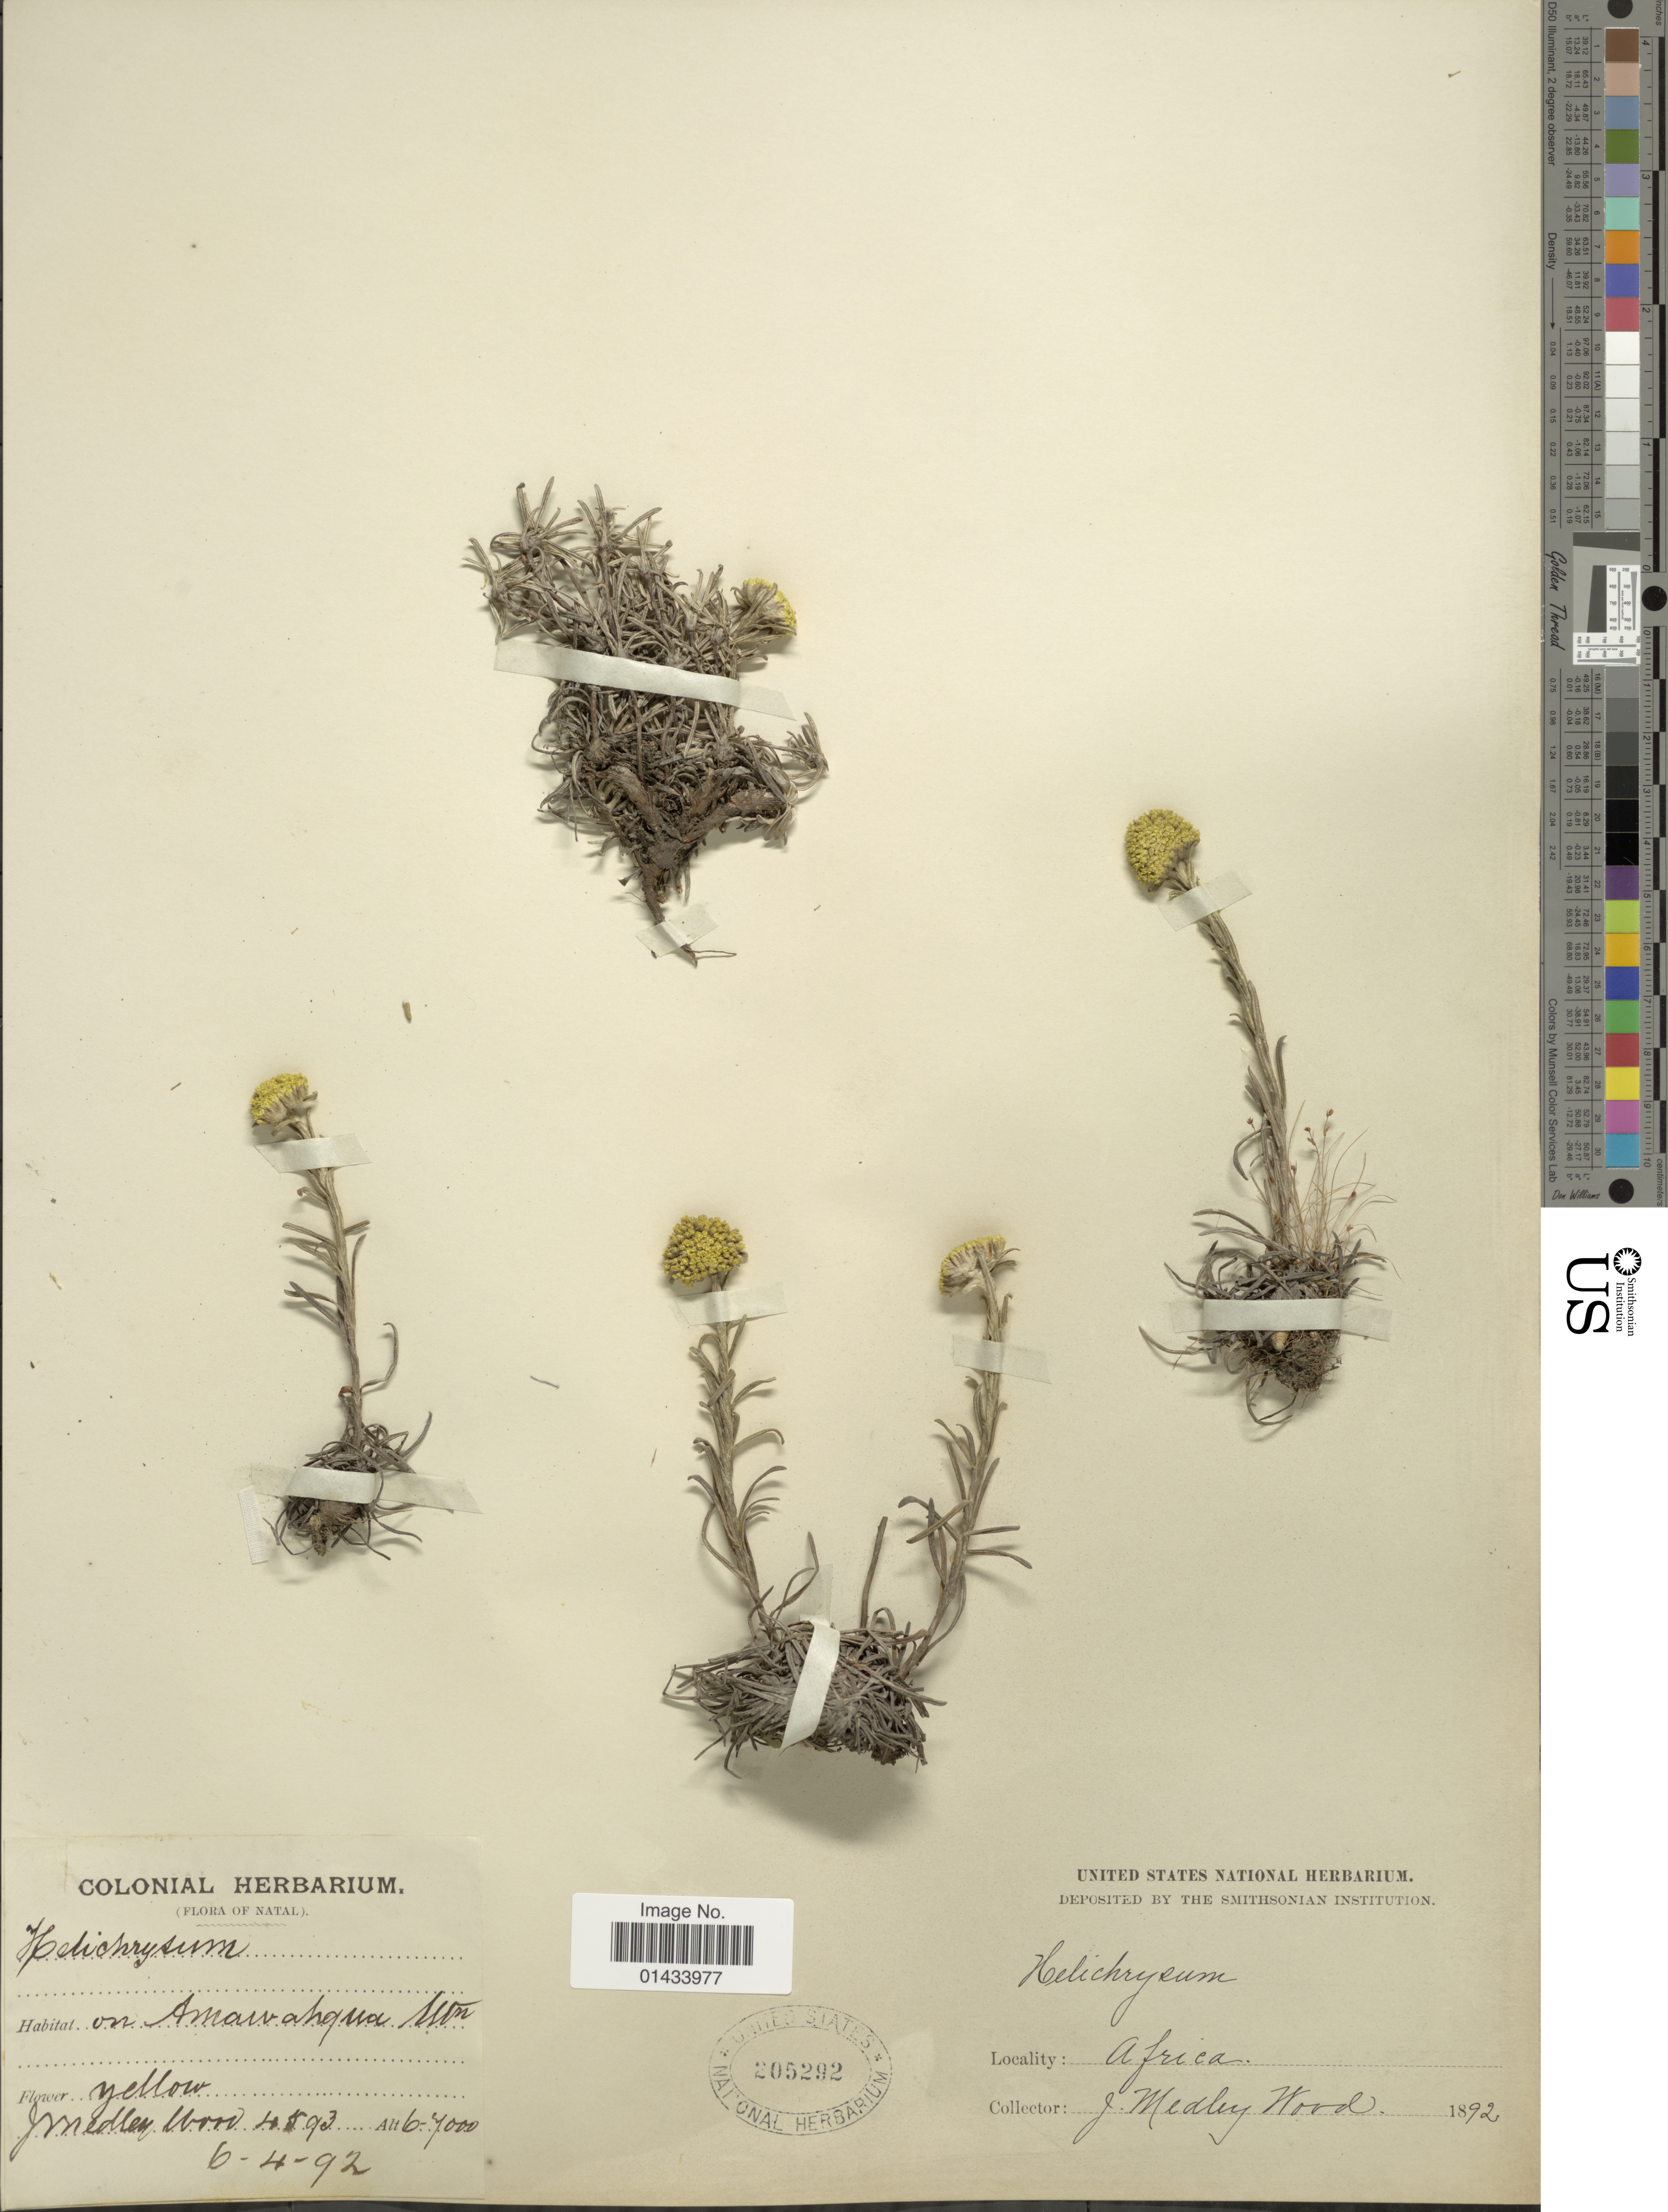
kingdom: Plantae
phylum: Tracheophyta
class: Magnoliopsida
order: Asterales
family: Asteraceae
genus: Helichrysum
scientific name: Helichrysum sp.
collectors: J. M. Wood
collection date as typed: Transcribed d/m/y: 6/4/92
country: South Africa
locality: On Amarahqua Mtn., Africa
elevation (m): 1829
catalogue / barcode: US 205292